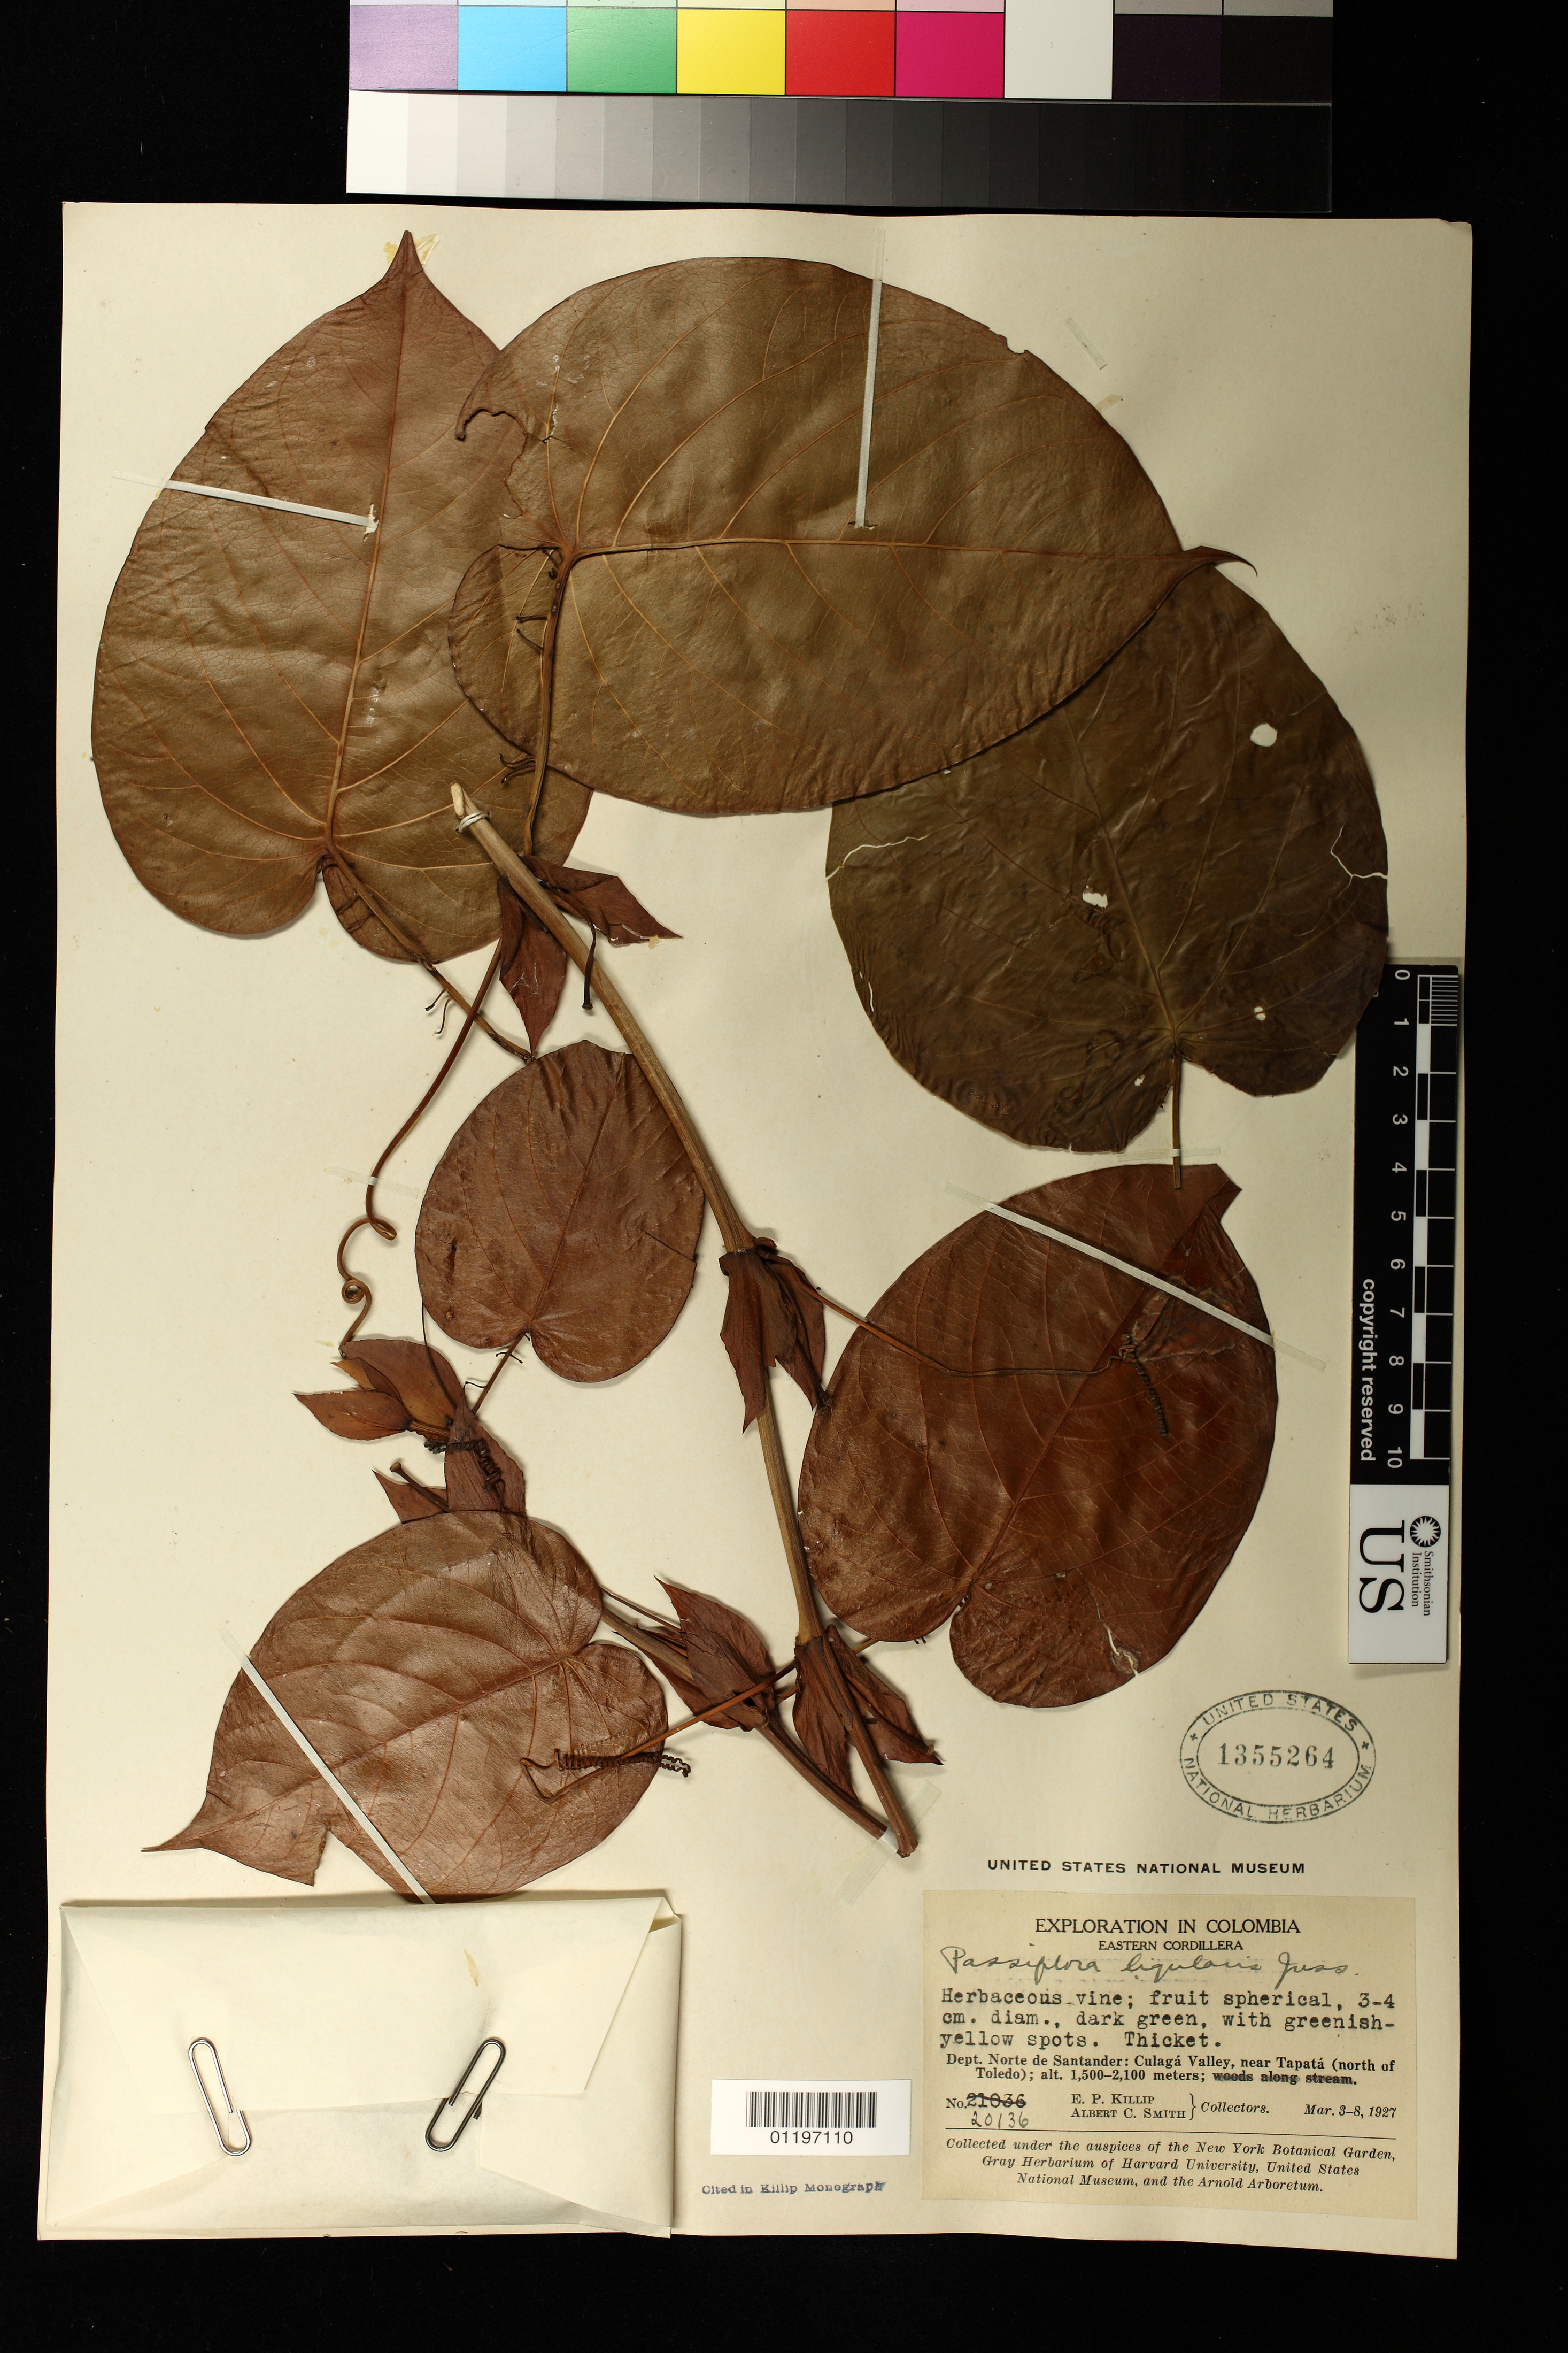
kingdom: Plantae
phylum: Tracheophyta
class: Magnoliopsida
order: Malpighiales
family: Passifloraceae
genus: Passiflora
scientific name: Passiflora ligularis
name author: Juss.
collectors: E. P. Killip & A. C. Smith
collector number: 20136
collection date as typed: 03 Mar 1927 to 08 Mar 1927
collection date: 1927-03-03/1927-03-08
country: Colombia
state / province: Norte de Santander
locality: Eastern Cordillera. Culagá Valley, near Tapatá (north of Toledo)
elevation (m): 1500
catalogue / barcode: US 1355264